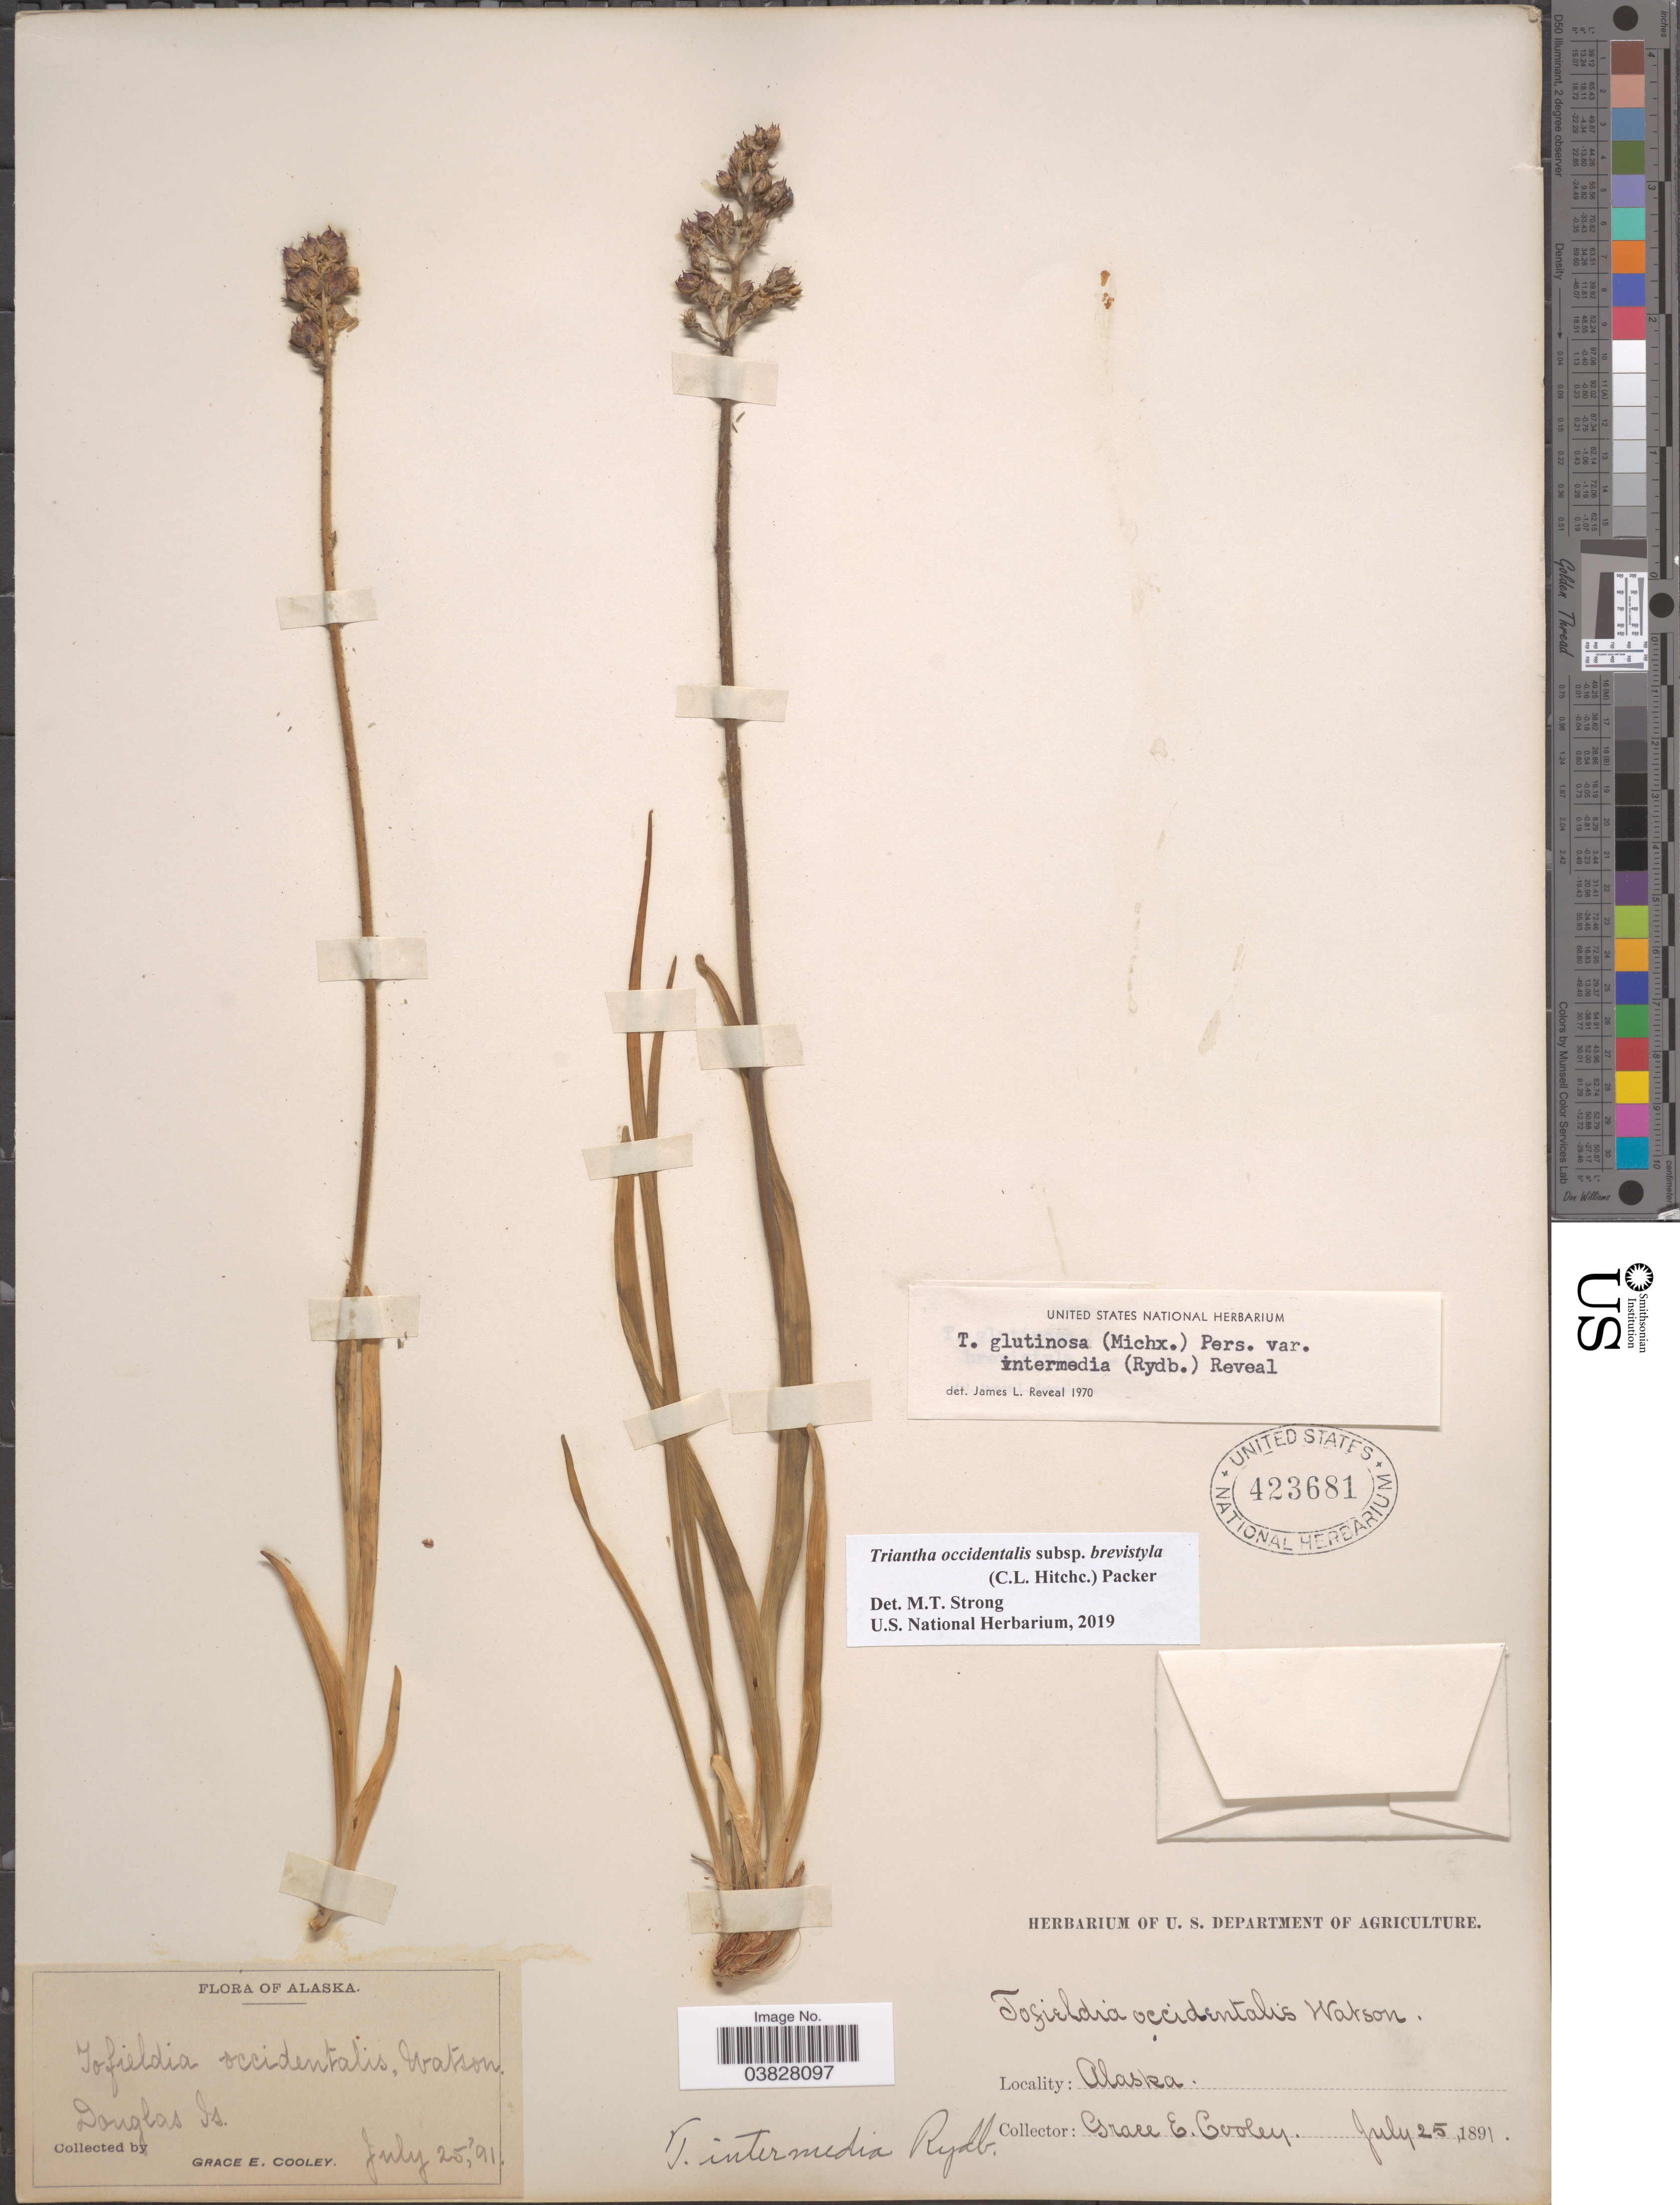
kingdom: Plantae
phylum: Tracheophyta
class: Liliopsida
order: Alismatales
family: Tofieldiaceae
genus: Triantha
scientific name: Triantha occidentalis subsp. brevistyla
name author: (C.L. Hitchc.) Packer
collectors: G. E. Cooley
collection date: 1891-07-25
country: United States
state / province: Alaska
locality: Douglas Is.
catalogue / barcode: US 423681